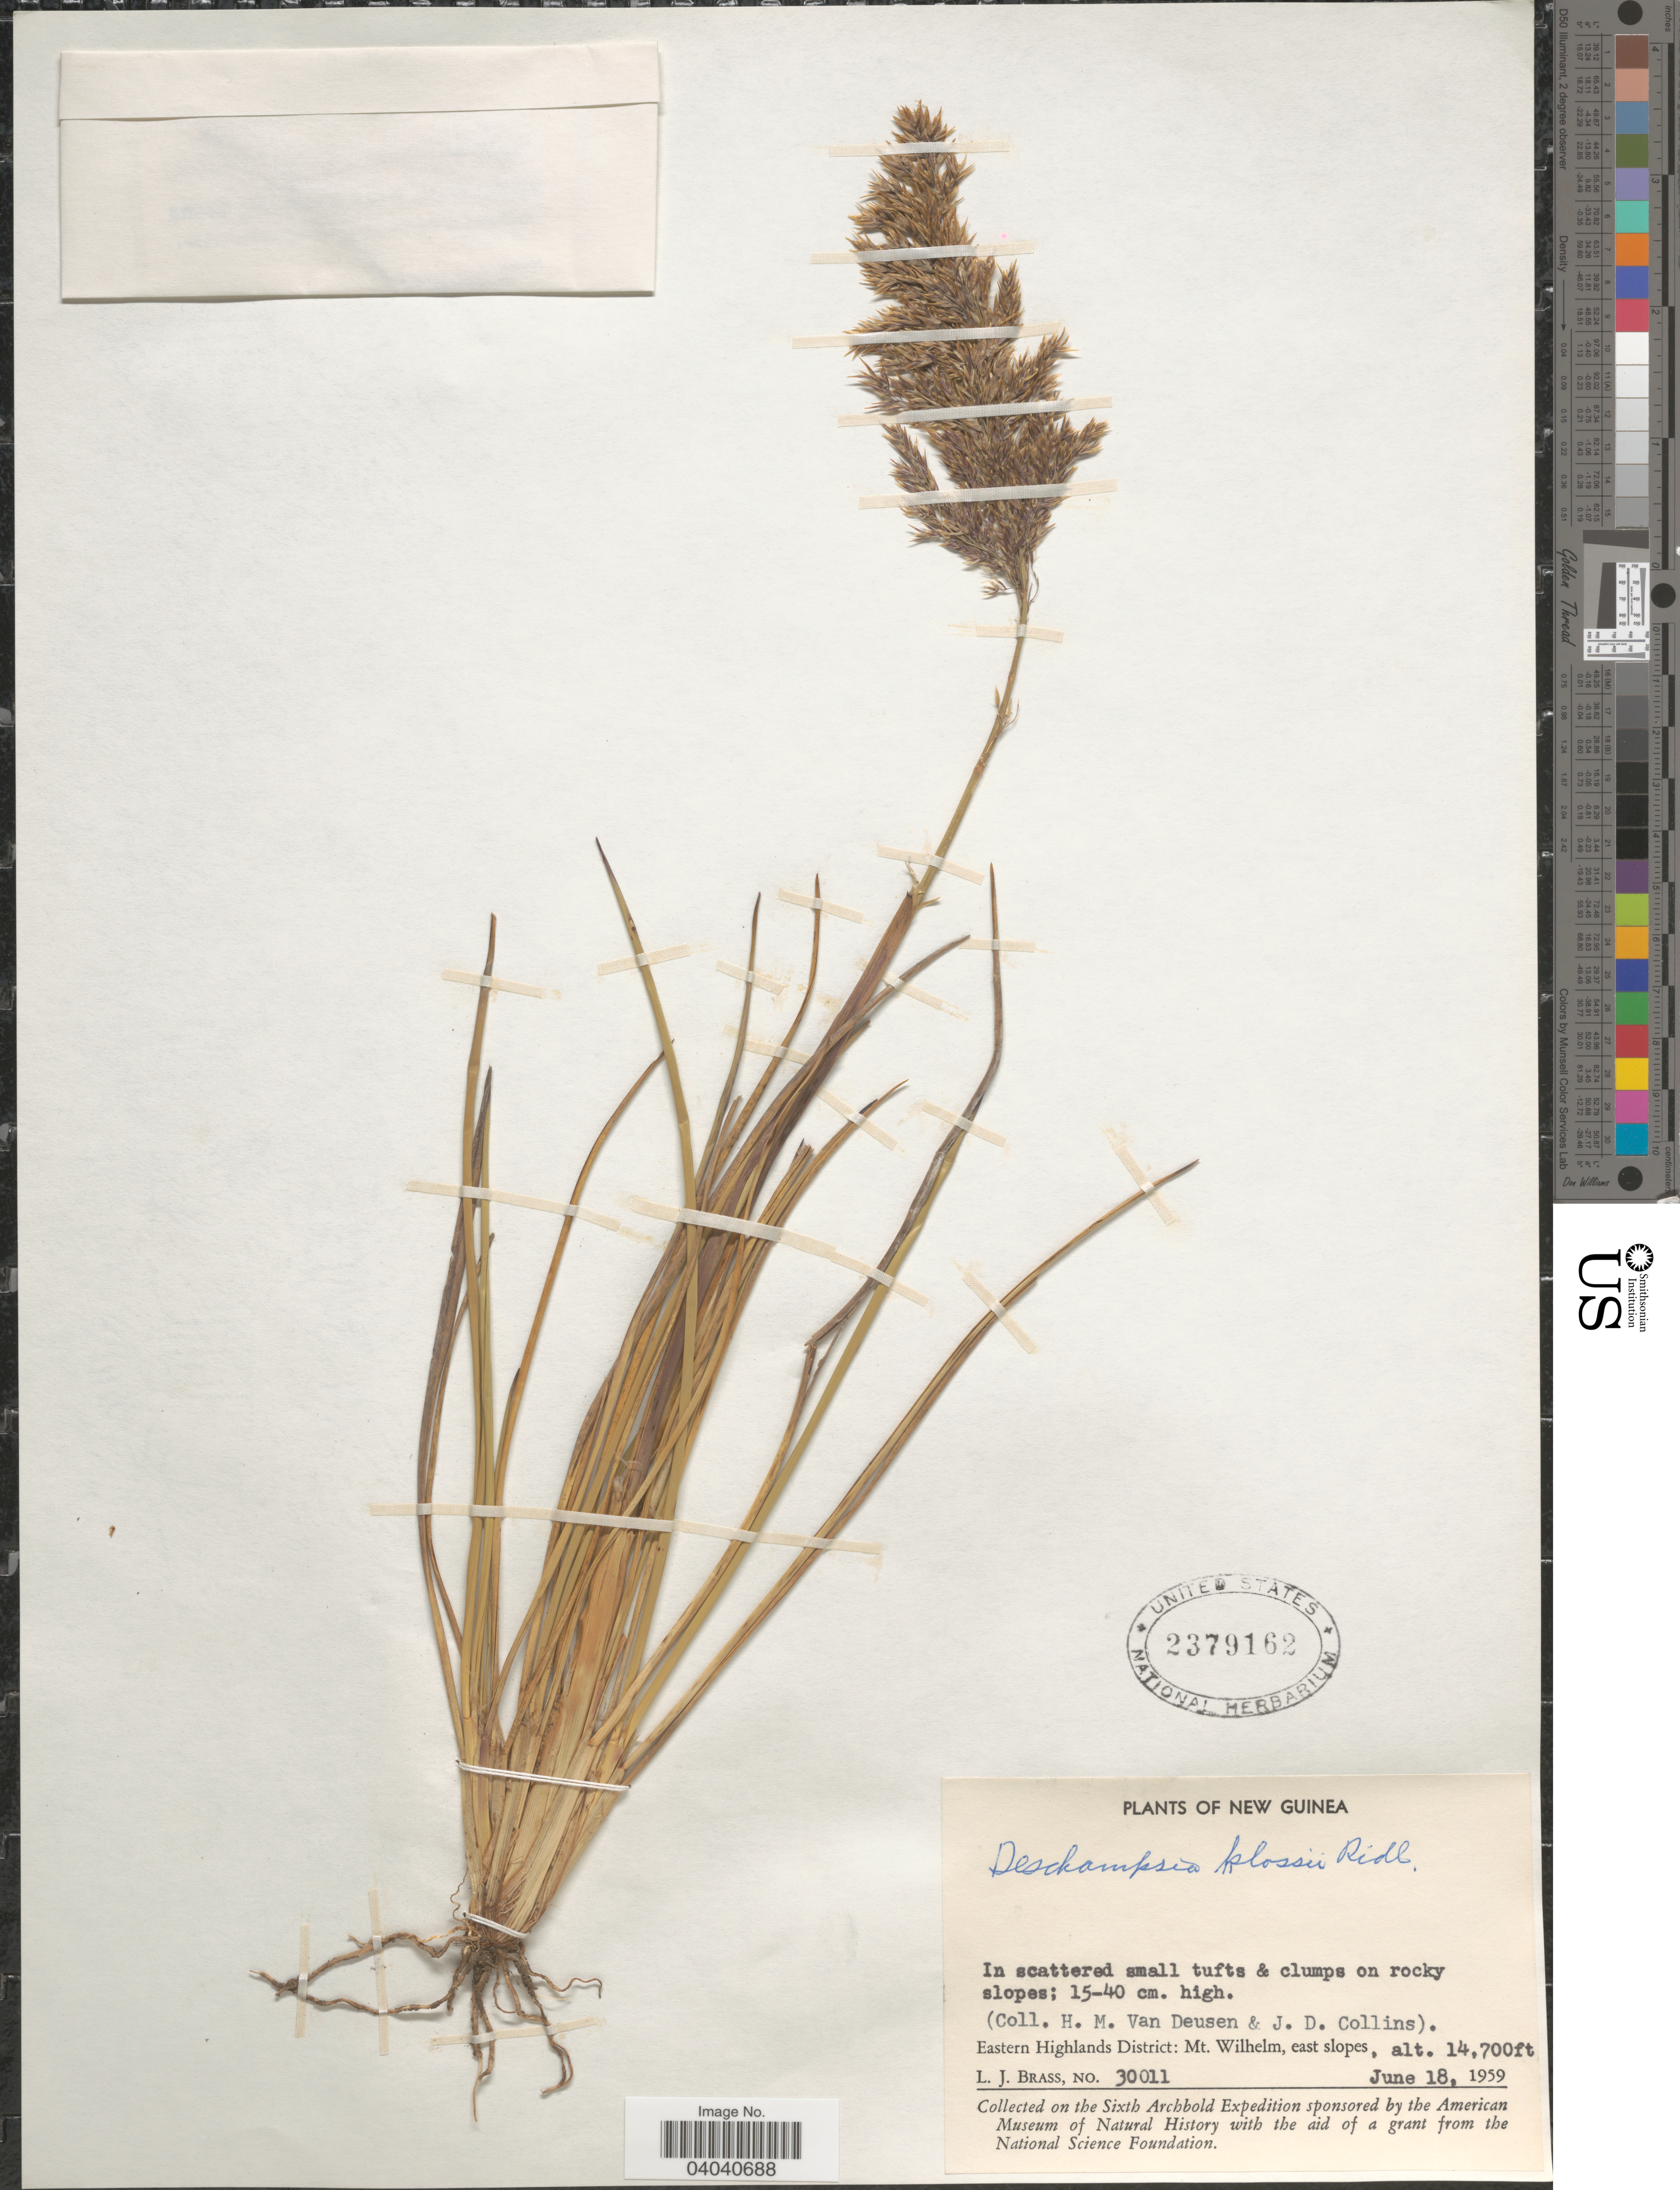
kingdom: Plantae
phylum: Tracheophyta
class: Liliopsida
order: Poales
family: Poaceae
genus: Deschampsia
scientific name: Deschampsia klossii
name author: Ridl.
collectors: H. Van Deusen, J. Collins & L. J. Brass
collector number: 30011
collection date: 1959-06-18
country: Papua New Guinea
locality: New Guinea. Eastern Highlands District: Mt. Wilhelm, east slopes.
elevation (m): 4481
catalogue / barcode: US 2379162